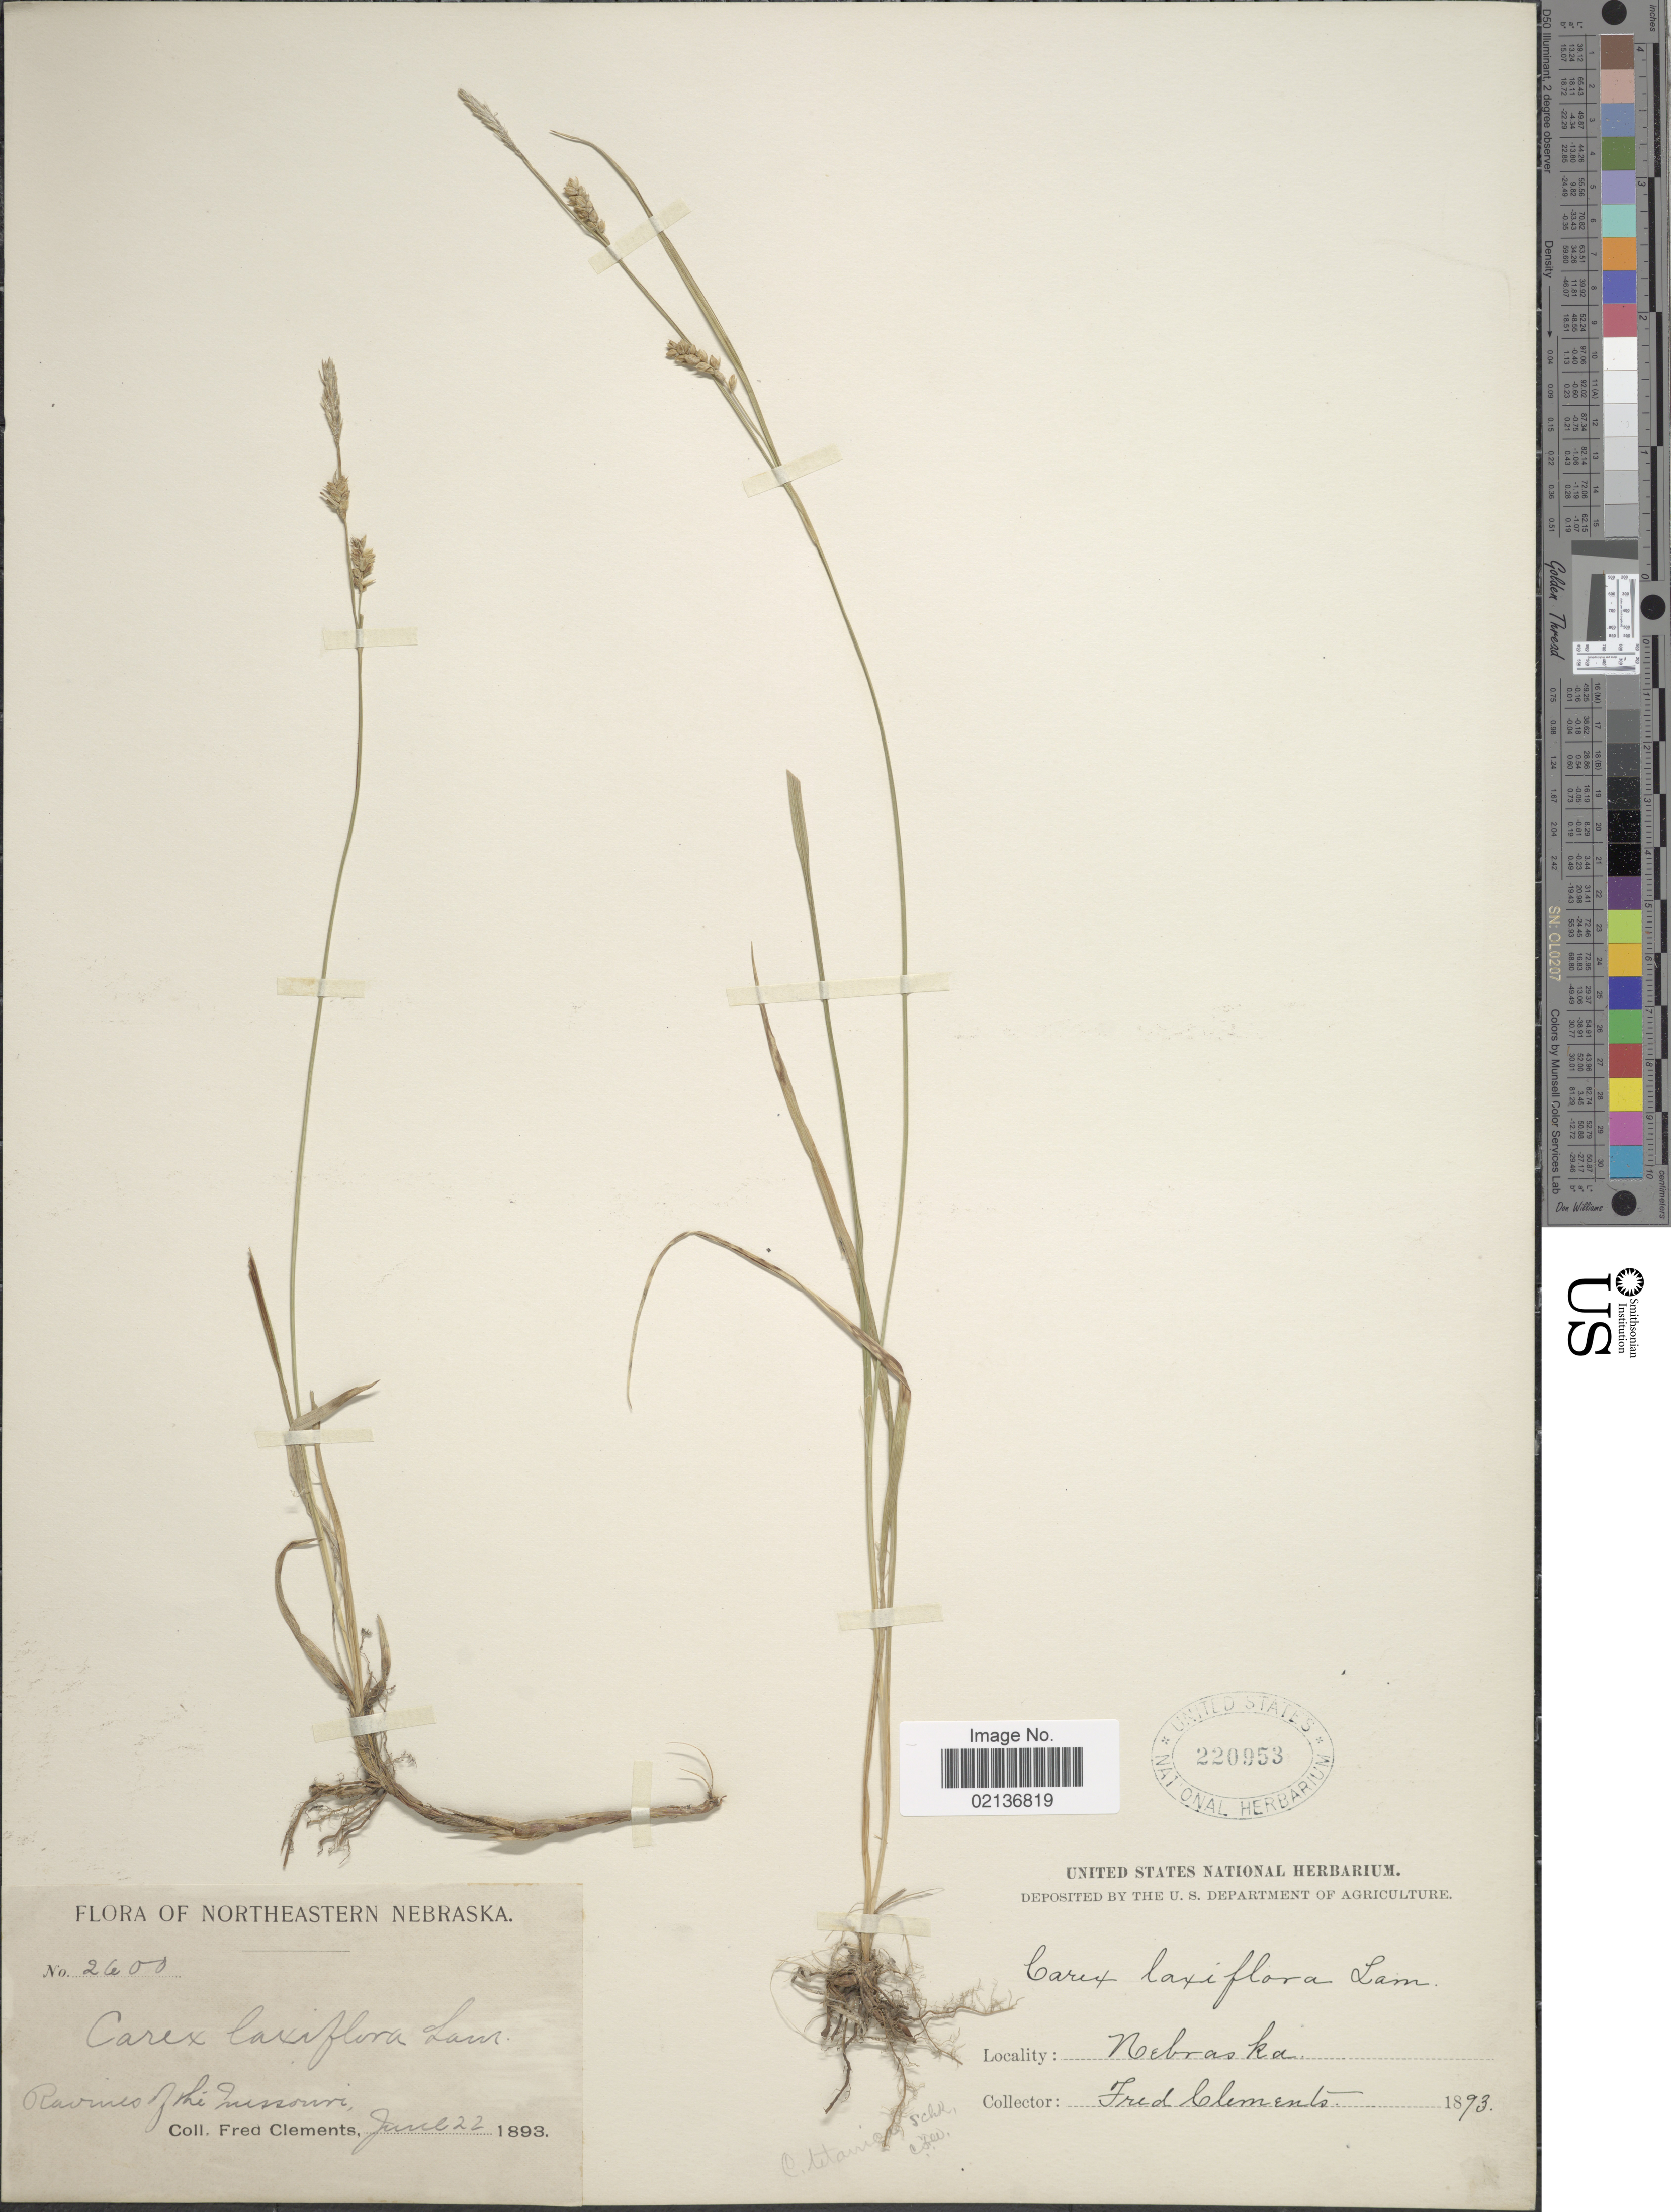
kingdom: Plantae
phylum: Tracheophyta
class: Liliopsida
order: Poales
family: Cyperaceae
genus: Carex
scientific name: Carex tetanica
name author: Schkuhr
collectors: F. E. Clements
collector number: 2600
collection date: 1893-06-22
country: United States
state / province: Nebraska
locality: Ravines of The Tussouri, Northeastern Nebraska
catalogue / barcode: US 220953